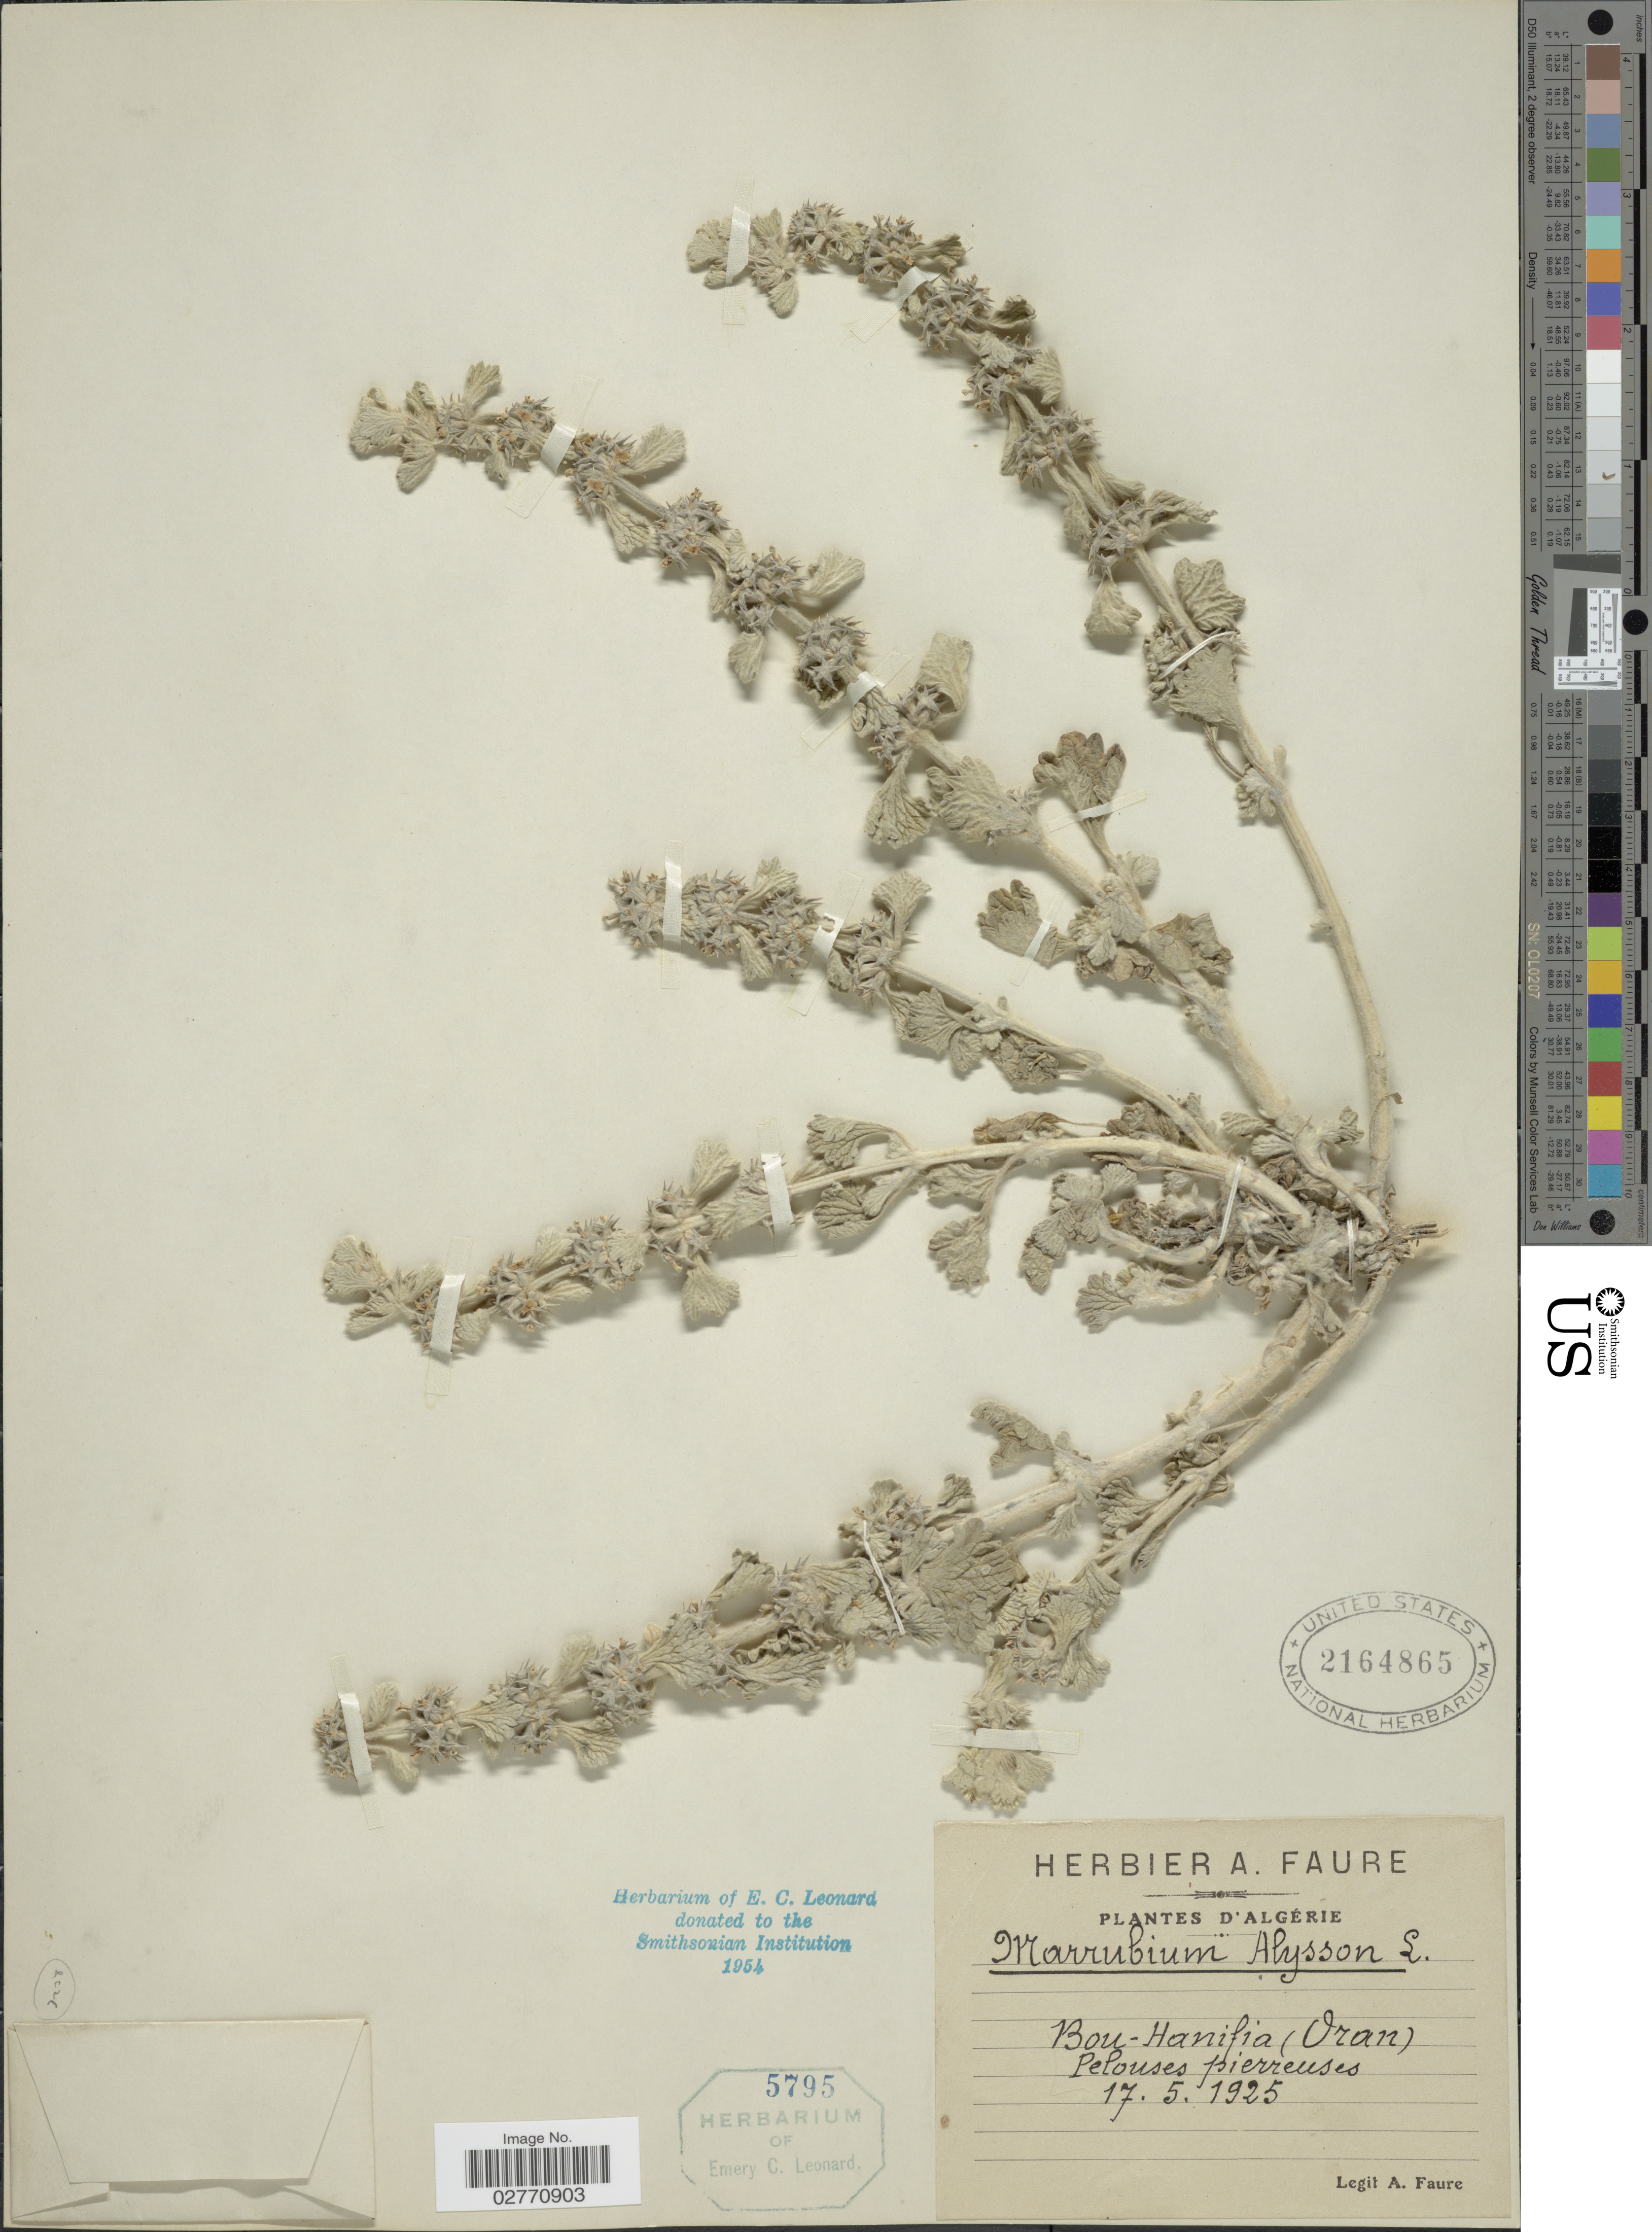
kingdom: Plantae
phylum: Tracheophyta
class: Magnoliopsida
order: Lamiales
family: Lamiaceae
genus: Marrubium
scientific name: Marrubium alysson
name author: L.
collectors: A. Faure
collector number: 5795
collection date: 1925-05-17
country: Algeria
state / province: Oran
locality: D'Algérie. Bou-Hanifia. Pelouses pierreuses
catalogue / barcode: US 2164865